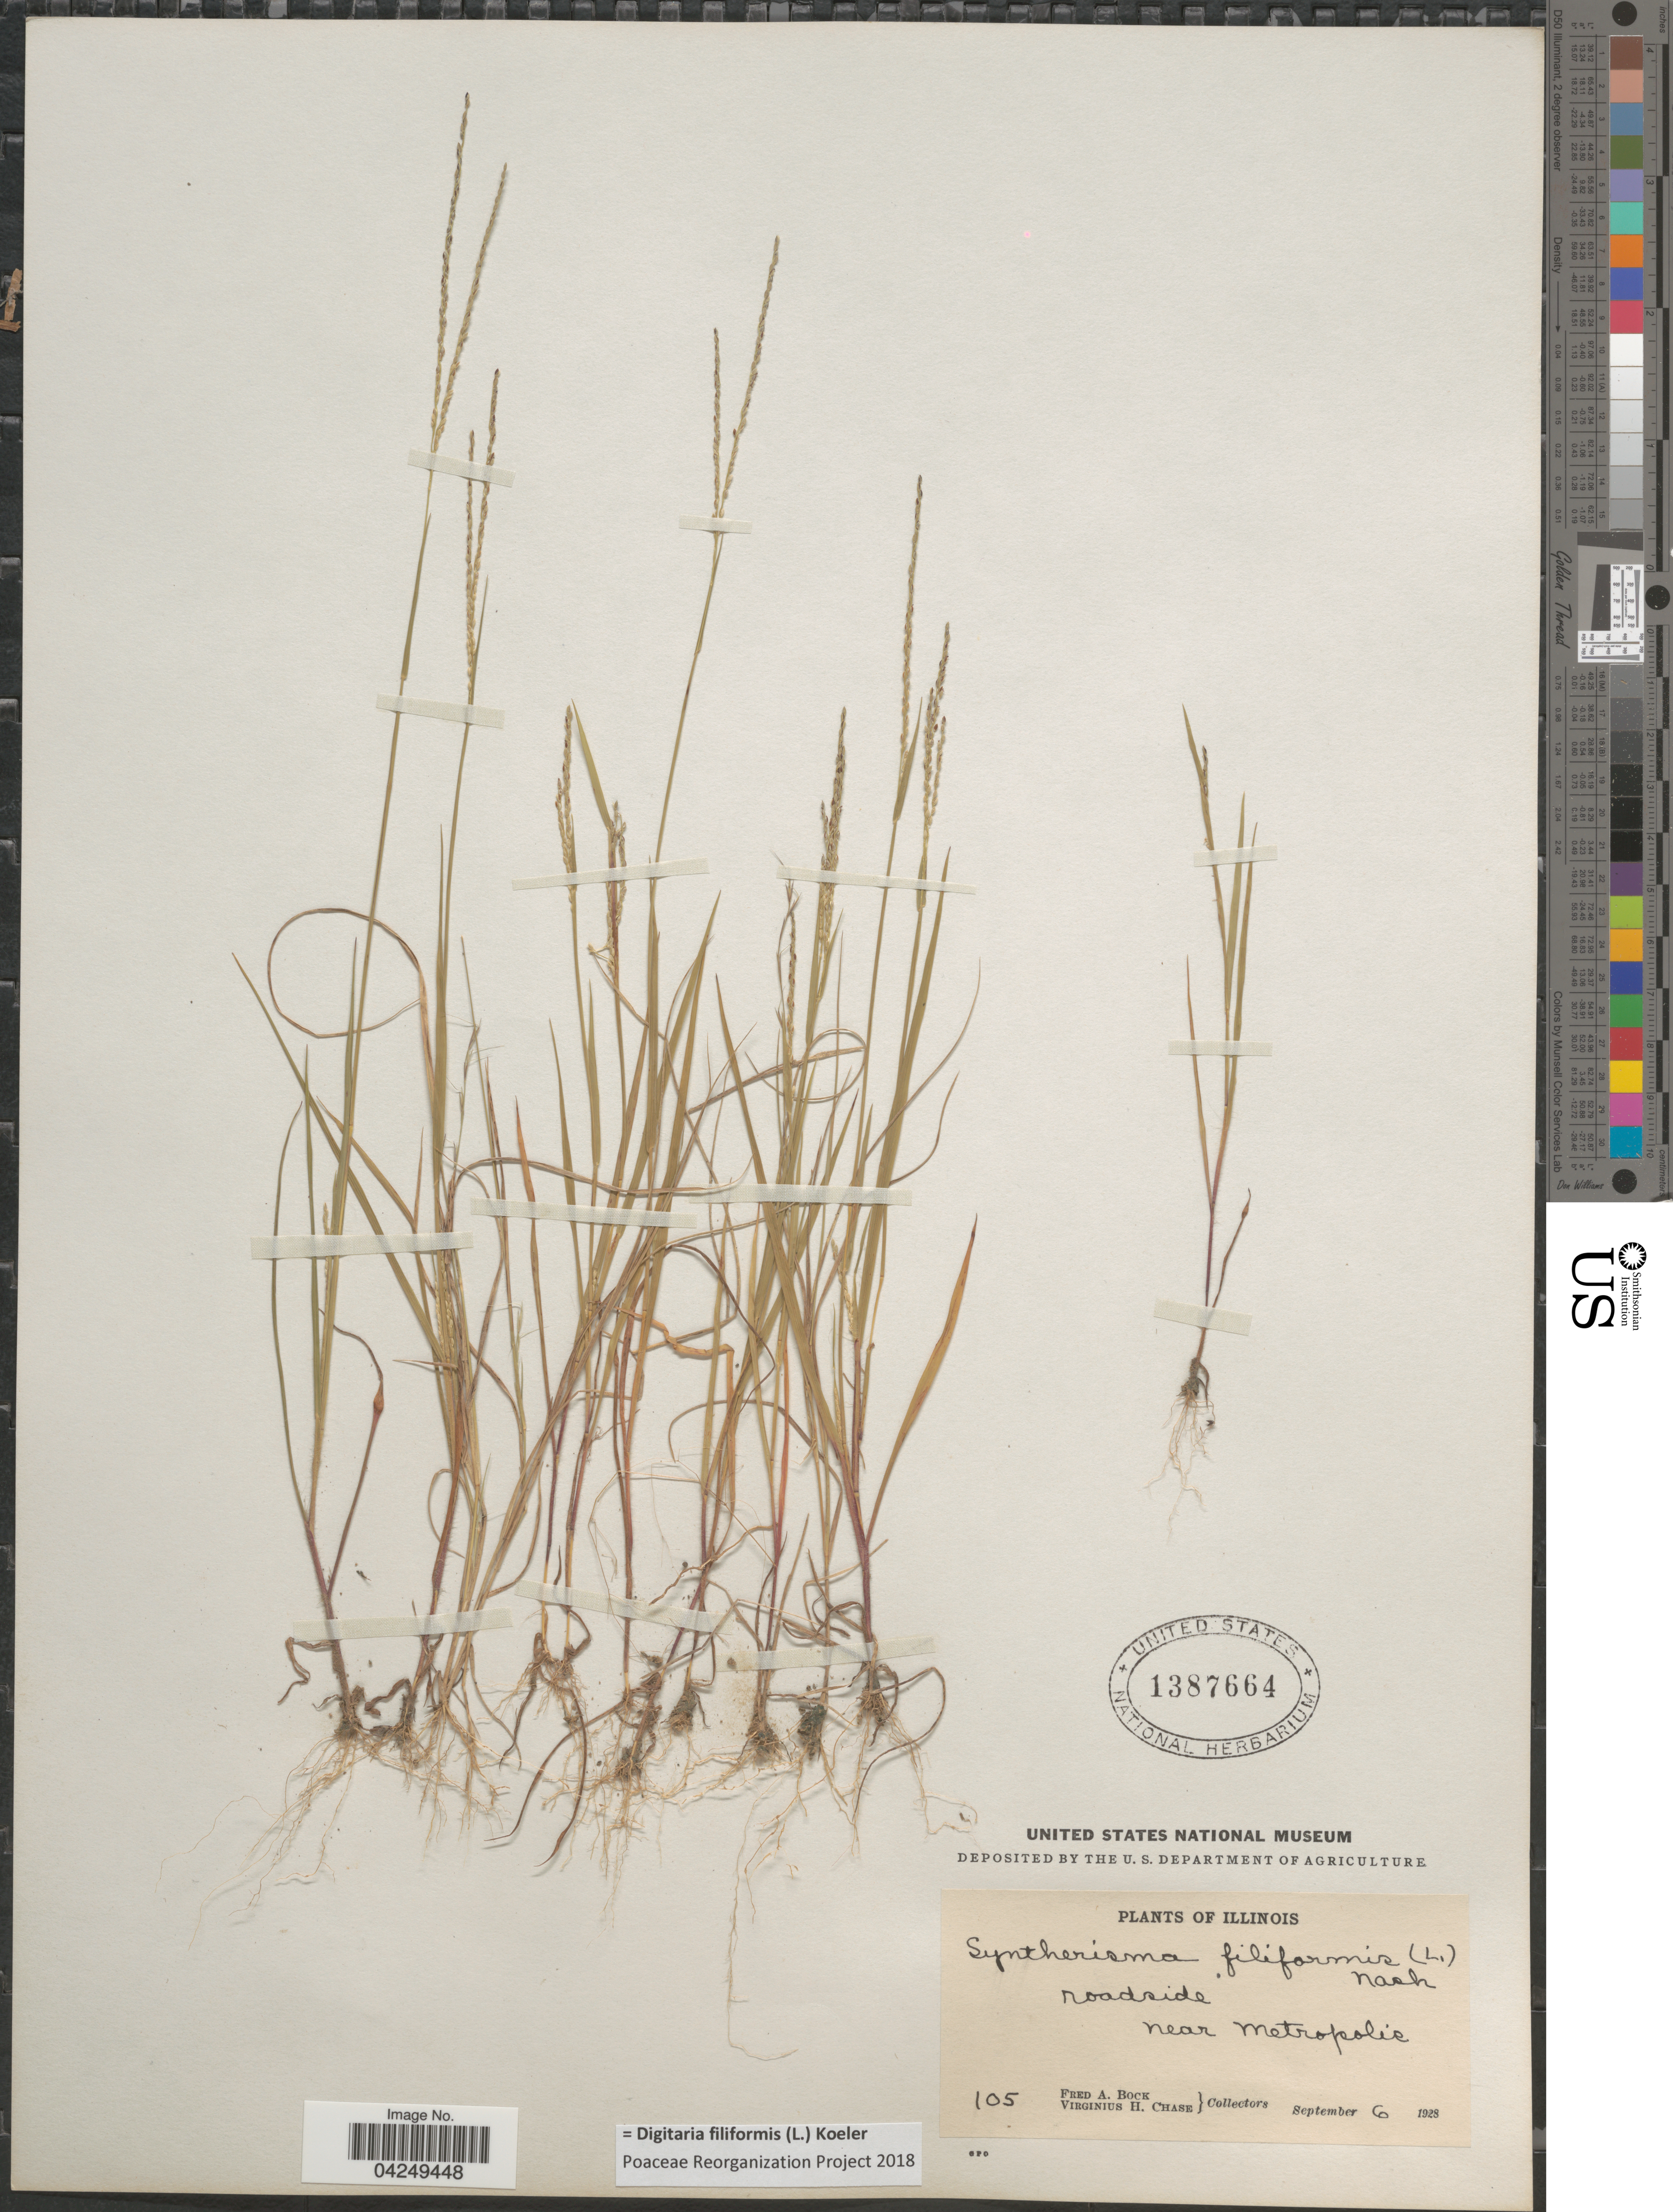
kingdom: Plantae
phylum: Tracheophyta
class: Liliopsida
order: Poales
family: Poaceae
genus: Digitaria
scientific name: Digitaria filiformis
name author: (L.) Koeler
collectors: F. Bock & V. H. Chase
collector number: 105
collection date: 1928-09-06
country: United States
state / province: Illinois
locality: Roadside. Near Metropolis.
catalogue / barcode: US 1387664